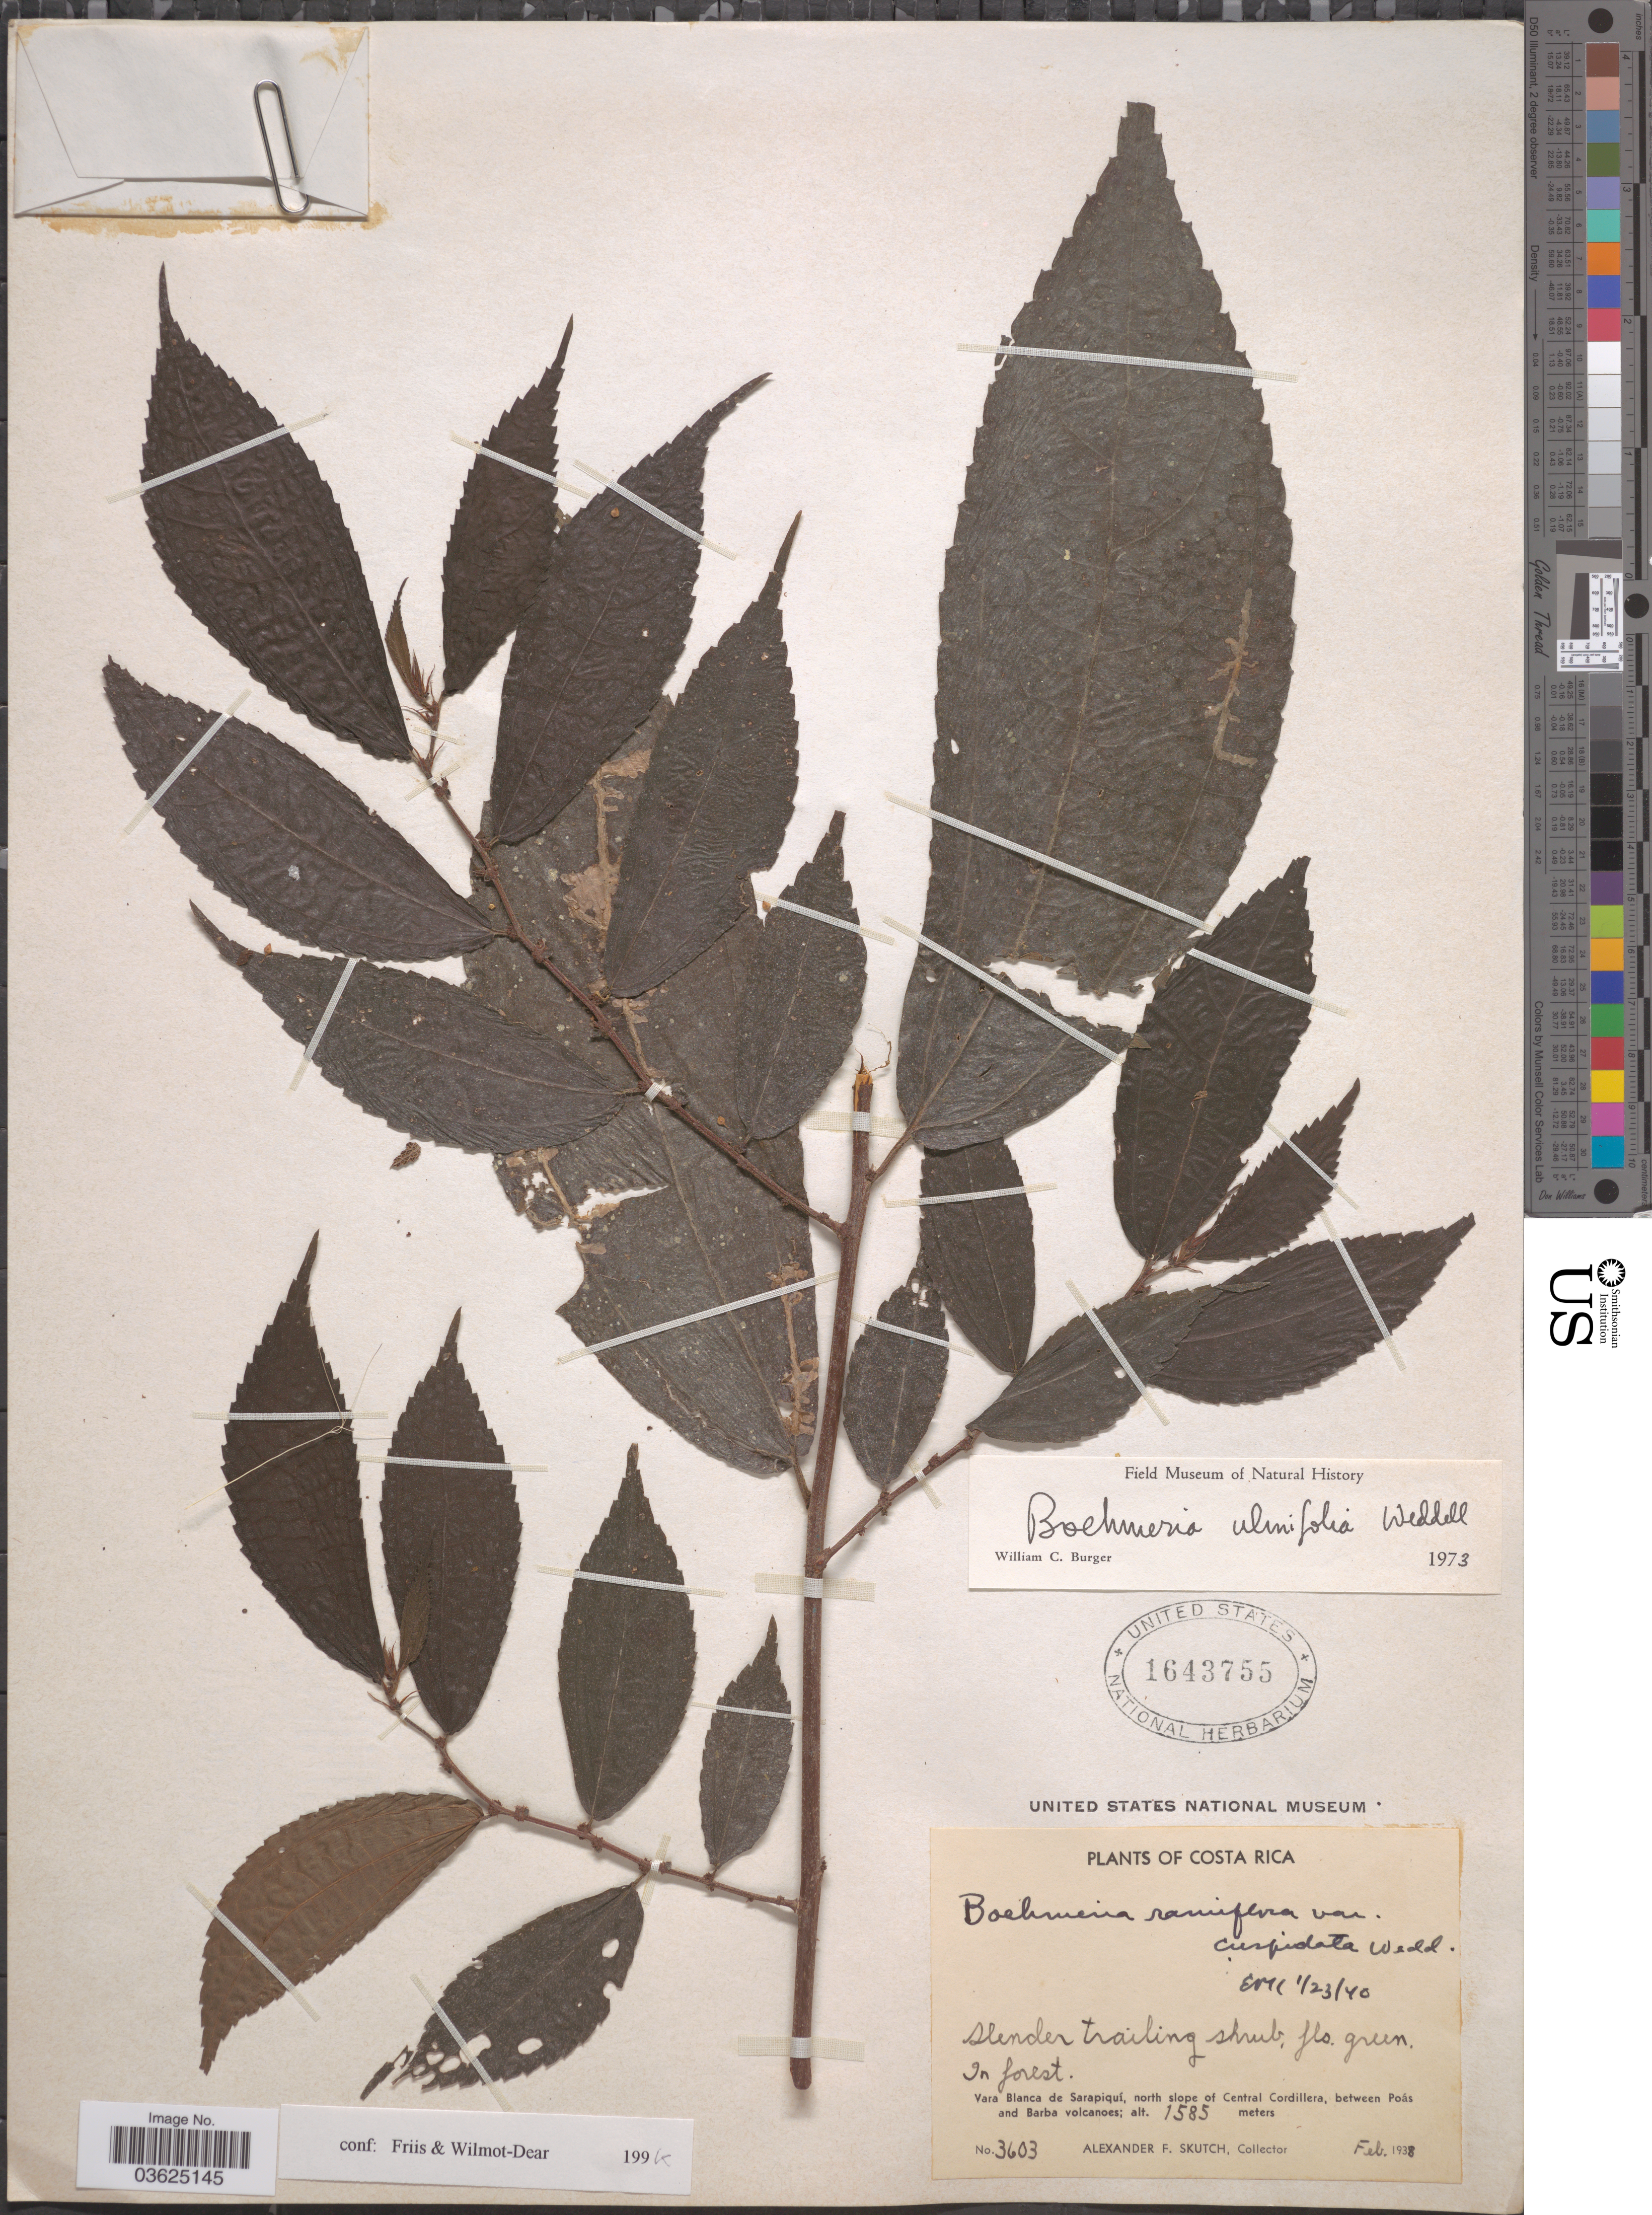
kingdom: Plantae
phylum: Tracheophyta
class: Magnoliopsida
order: Rosales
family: Urticaceae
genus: Boehmeria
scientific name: Boehmeria ulmifolia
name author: Wedd.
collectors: A. F. Skutch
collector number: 3603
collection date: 1938-02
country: Costa Rica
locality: Vara Blanca de Sarapiquí, north slope of Central Cordillera, between Poás and Barba volcanoes.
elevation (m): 1585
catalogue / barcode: US 1643755